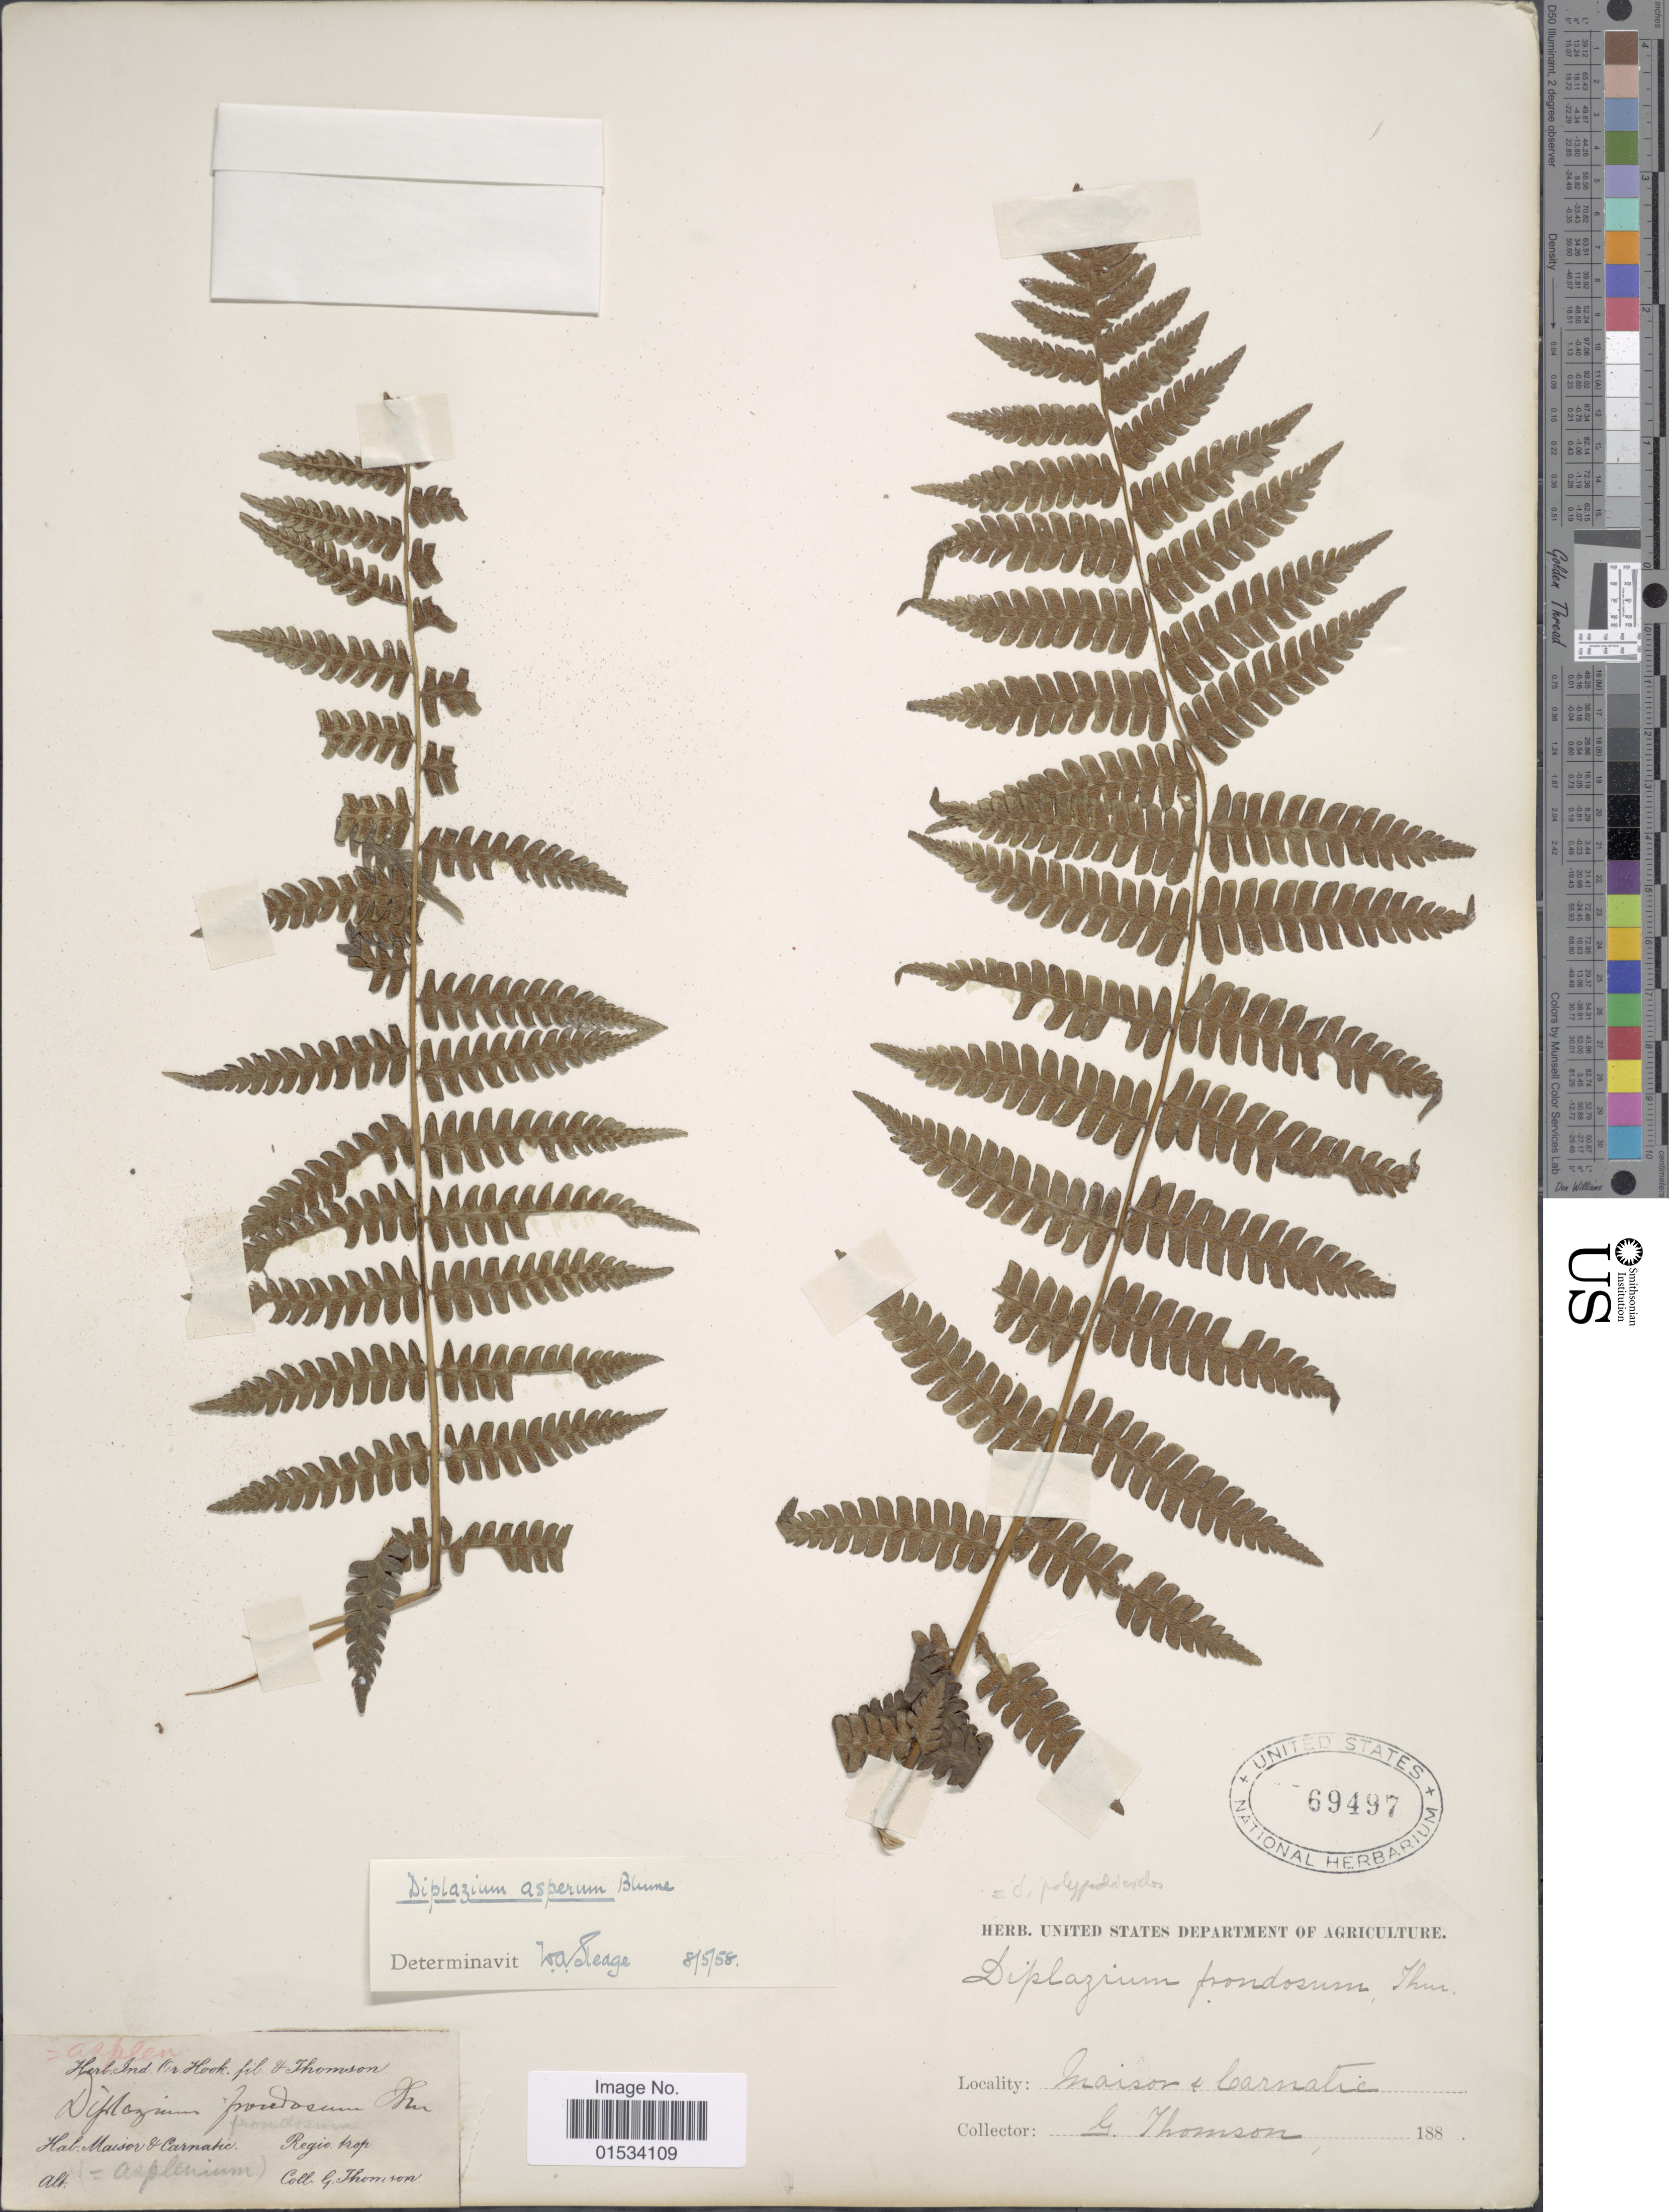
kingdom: Plantae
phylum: Tracheophyta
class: Polypodiopsida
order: Polypodiales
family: Athyriaceae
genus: Diplazium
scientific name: Diplazium polypodioides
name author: Blume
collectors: G. Thomson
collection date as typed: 188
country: India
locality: Maisor & Carnatic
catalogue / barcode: US 69497